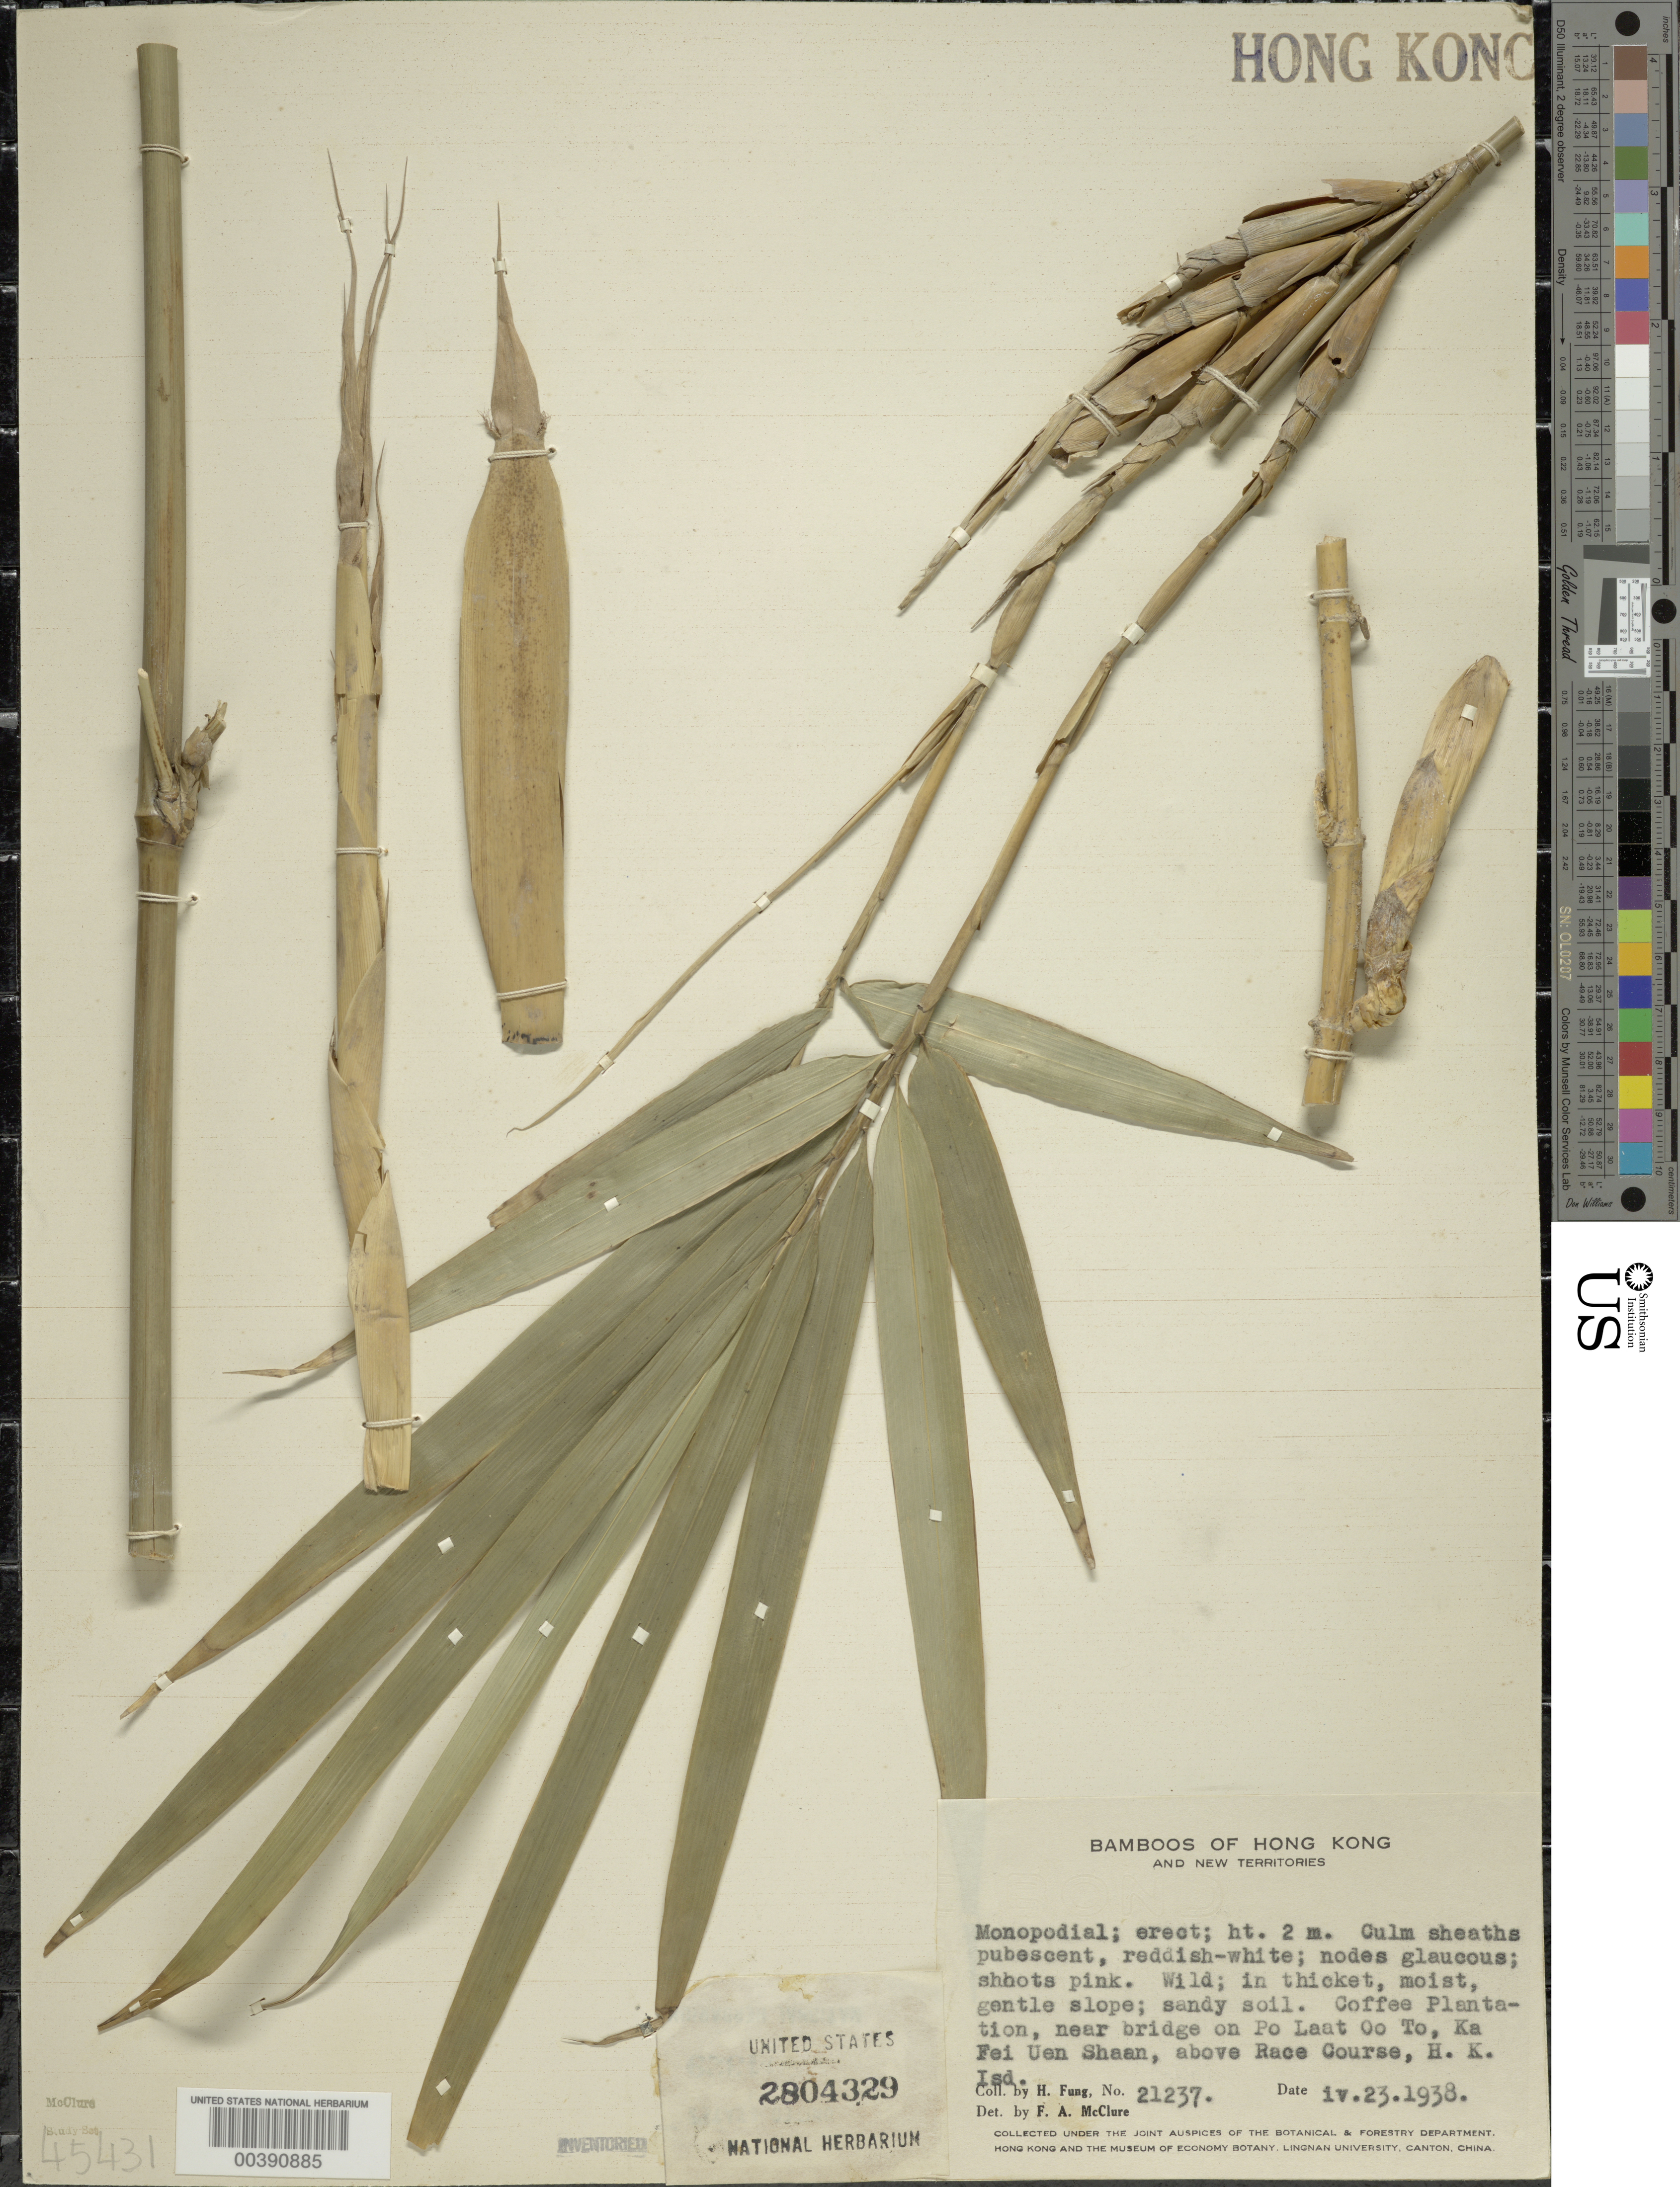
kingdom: Plantae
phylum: Tracheophyta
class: Liliopsida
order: Poales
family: Poaceae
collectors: H. L. Fung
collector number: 21237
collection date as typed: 23 Apr 1938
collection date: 1938-04-23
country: China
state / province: Hong Kong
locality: Rare course, ka fei uen shaan, po laat oo to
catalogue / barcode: US 2804329